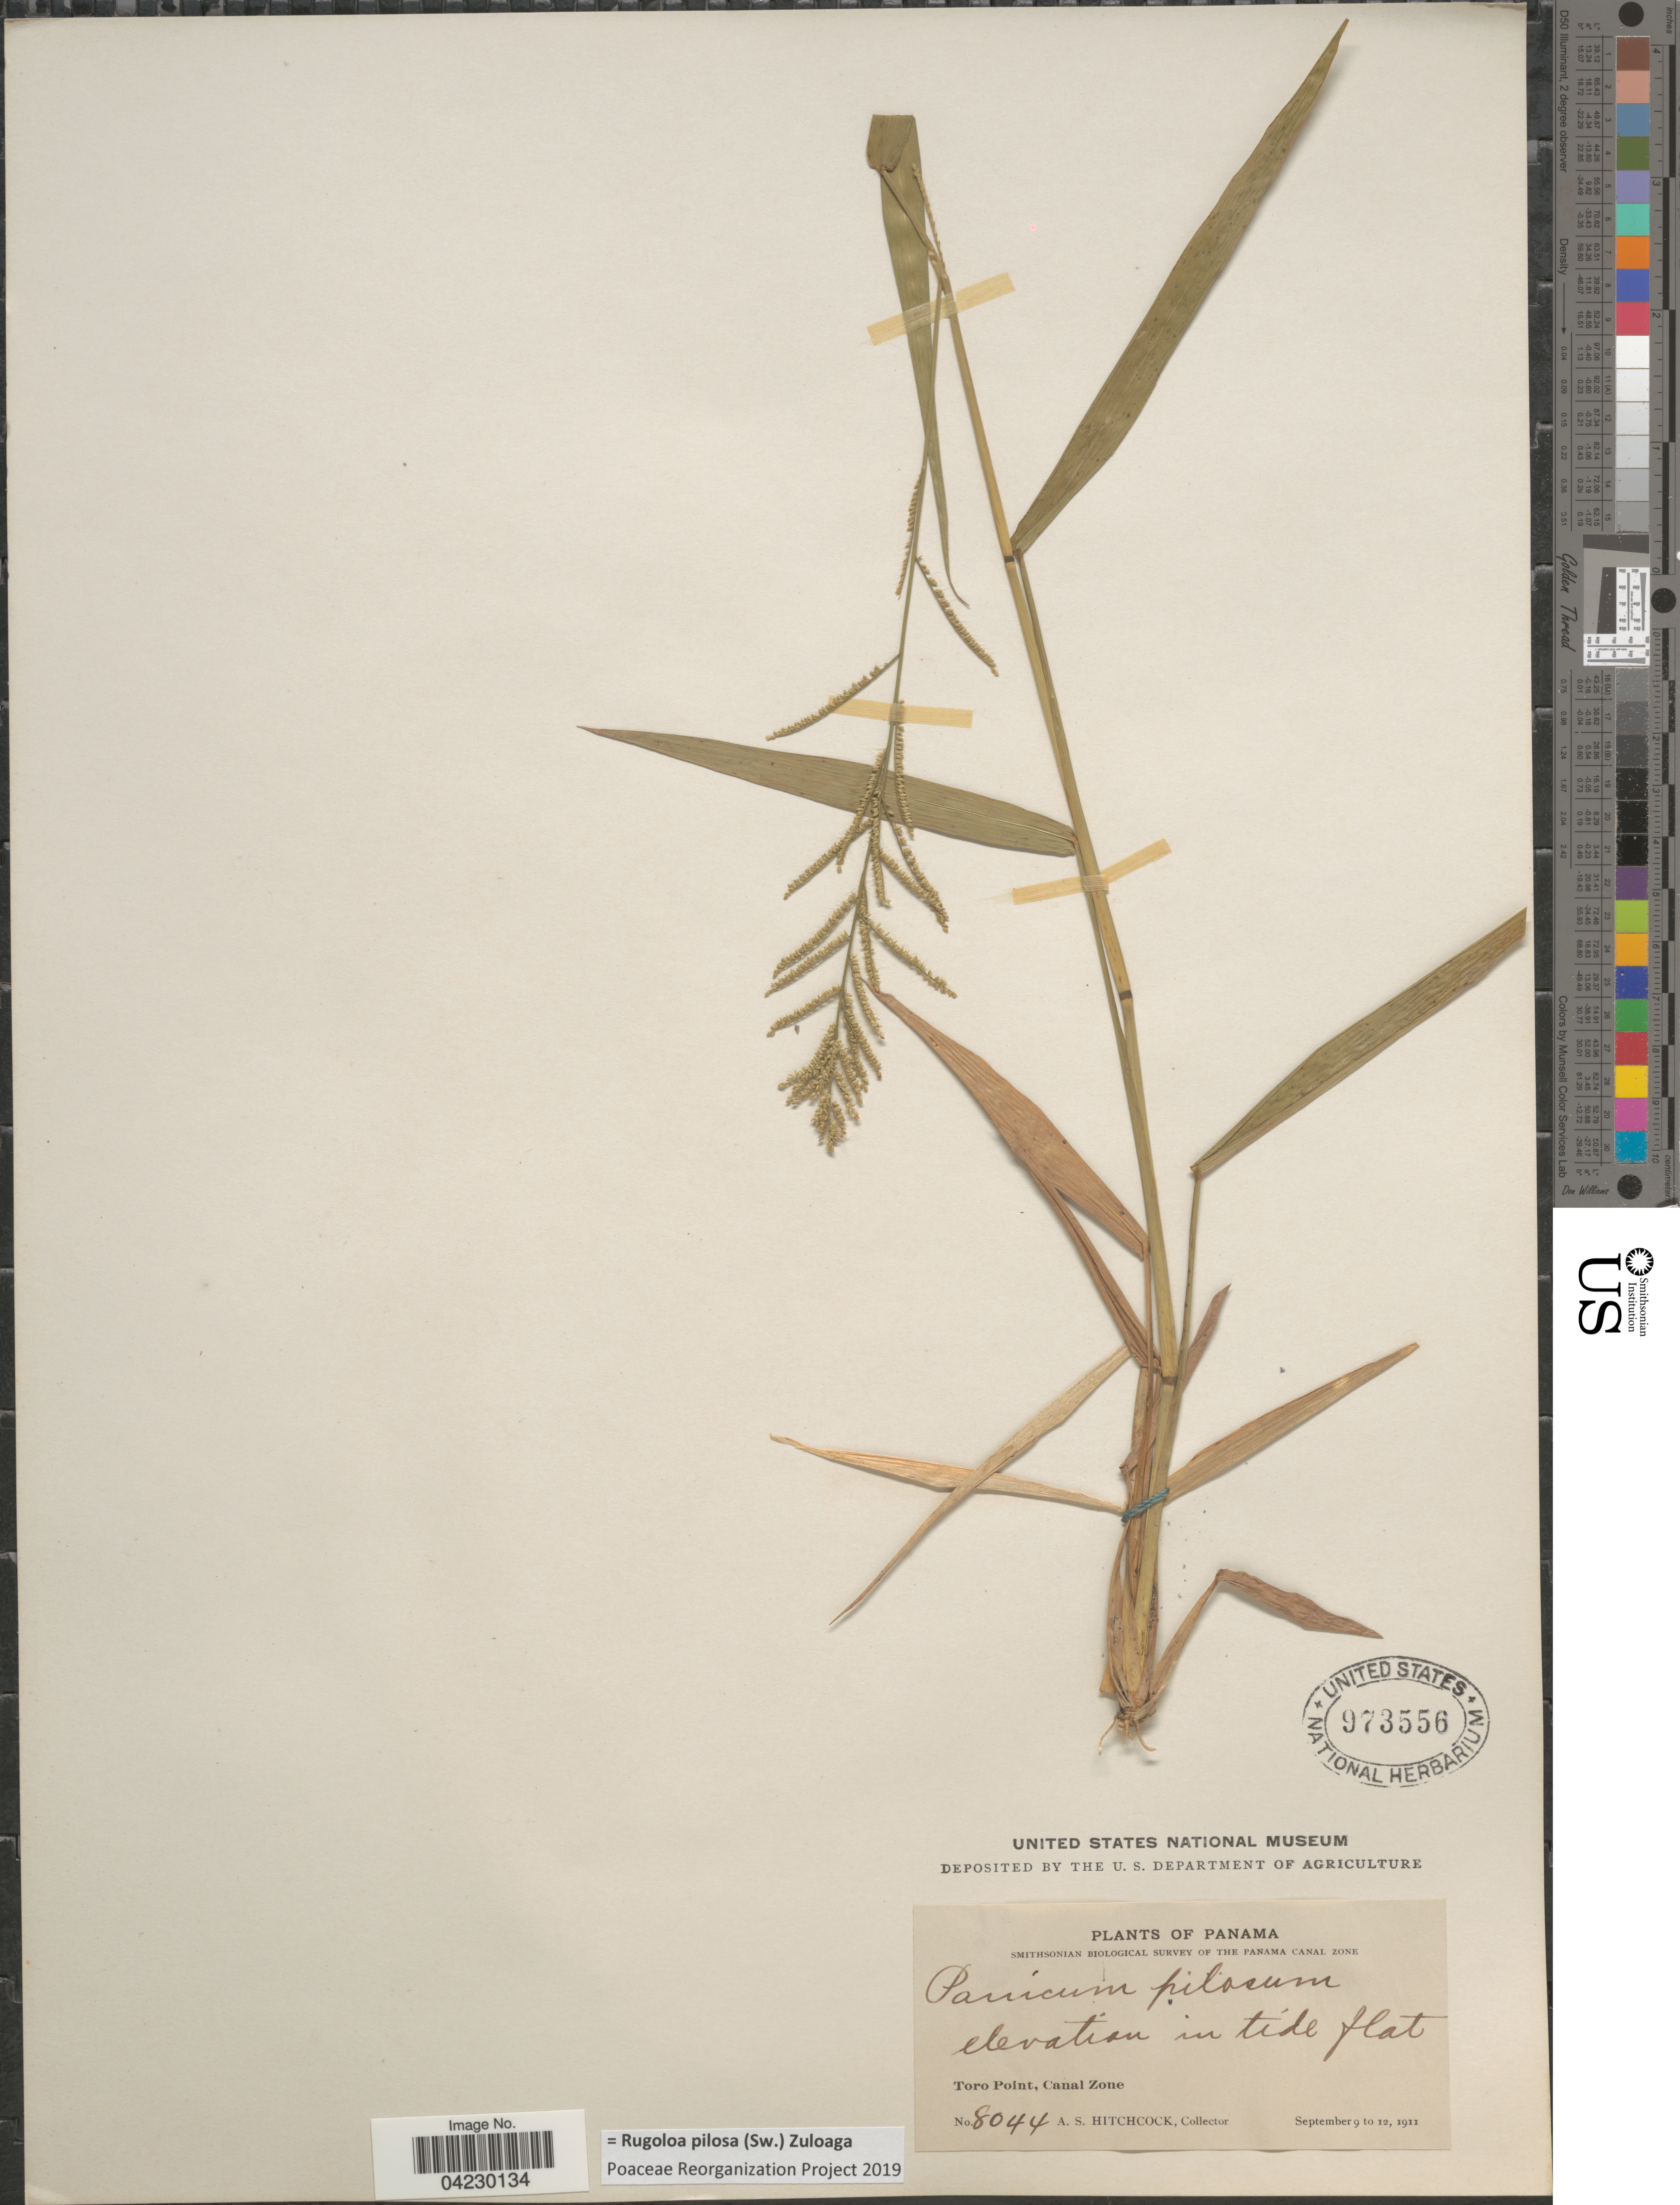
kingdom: Plantae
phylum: Tracheophyta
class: Liliopsida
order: Poales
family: Poaceae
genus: Rugoloa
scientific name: Rugoloa pilosa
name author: (Sw.) Zuloaga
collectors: A. S. Hitchcock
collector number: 8044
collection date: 1911-09-09/1911-09-12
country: Panama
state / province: Colón / Panamá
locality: Smithsonian Biological Survey of the Panama Canal Zone. Toro Point, Canal Zone.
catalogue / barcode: US 973556